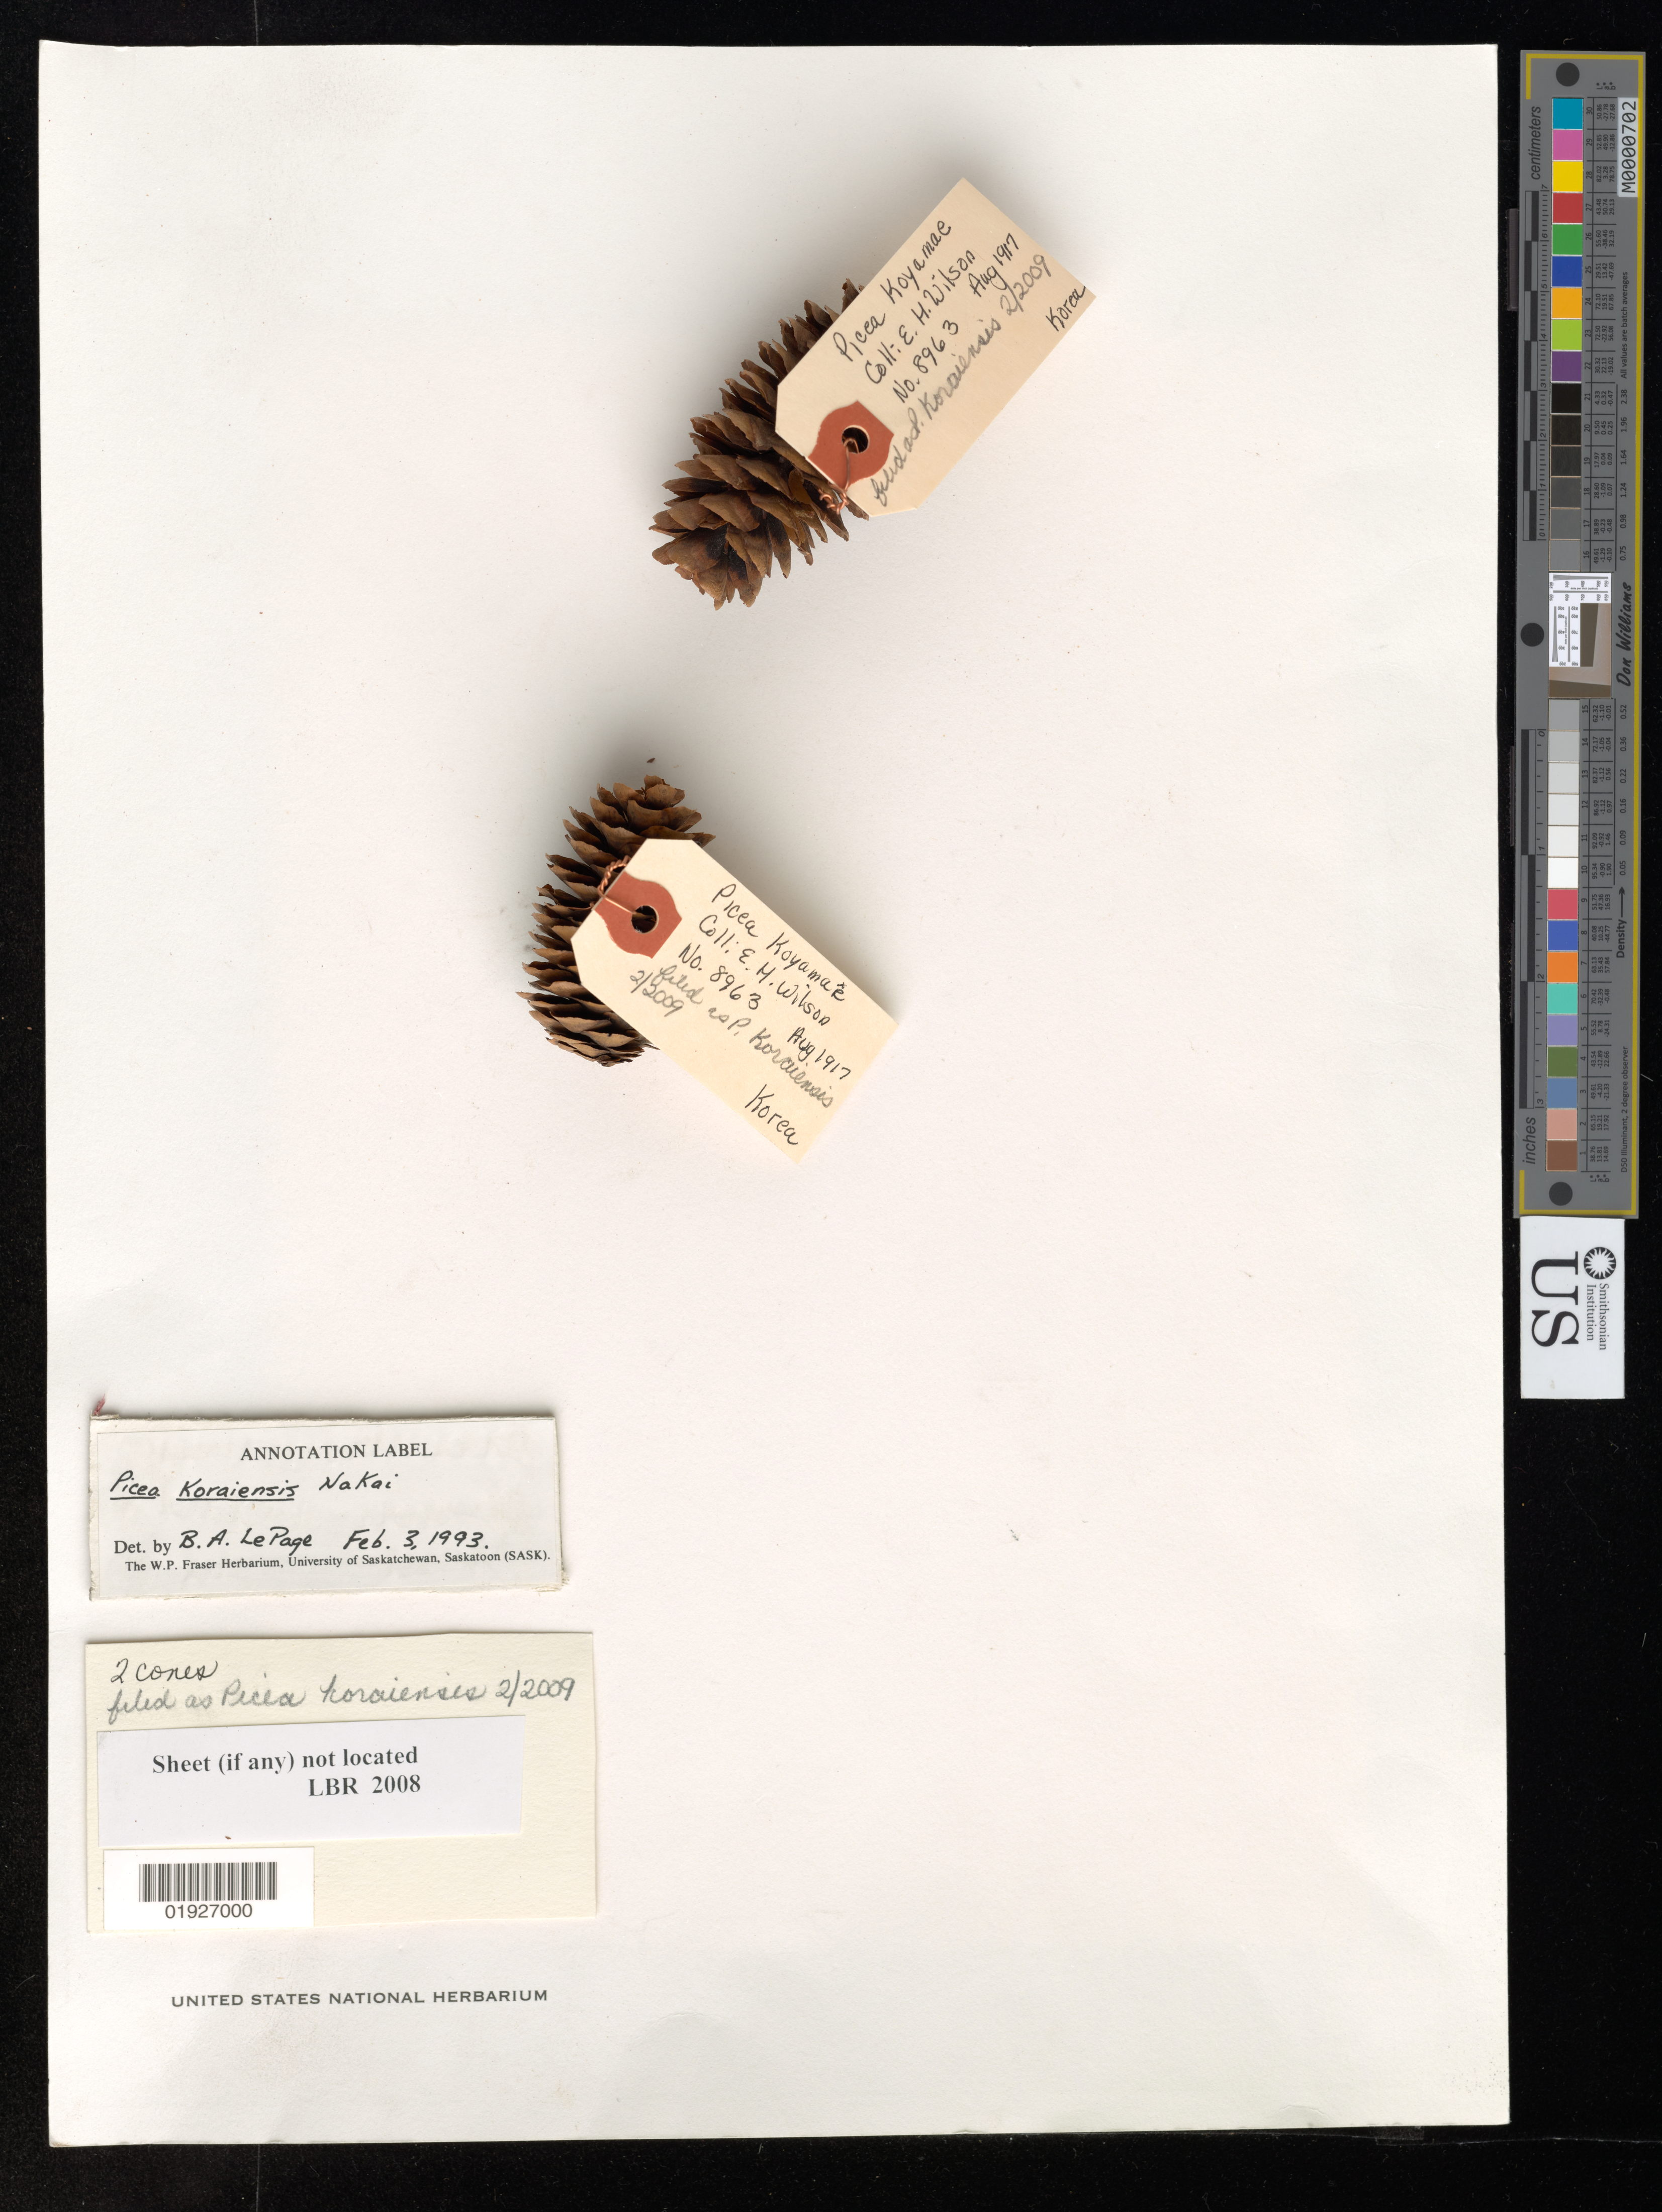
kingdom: Plantae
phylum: Tracheophyta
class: Pinopsida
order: Pinales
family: Pinaceae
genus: Picea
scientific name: Picea brachytyla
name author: (Franch.) E. Pritz.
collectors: E. H. Wilson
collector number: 8963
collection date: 1917-08-19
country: North Korea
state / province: North Hamgyong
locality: Prov. N. Kankyo [North Hamgyong Province], Enshamen to Yukyo